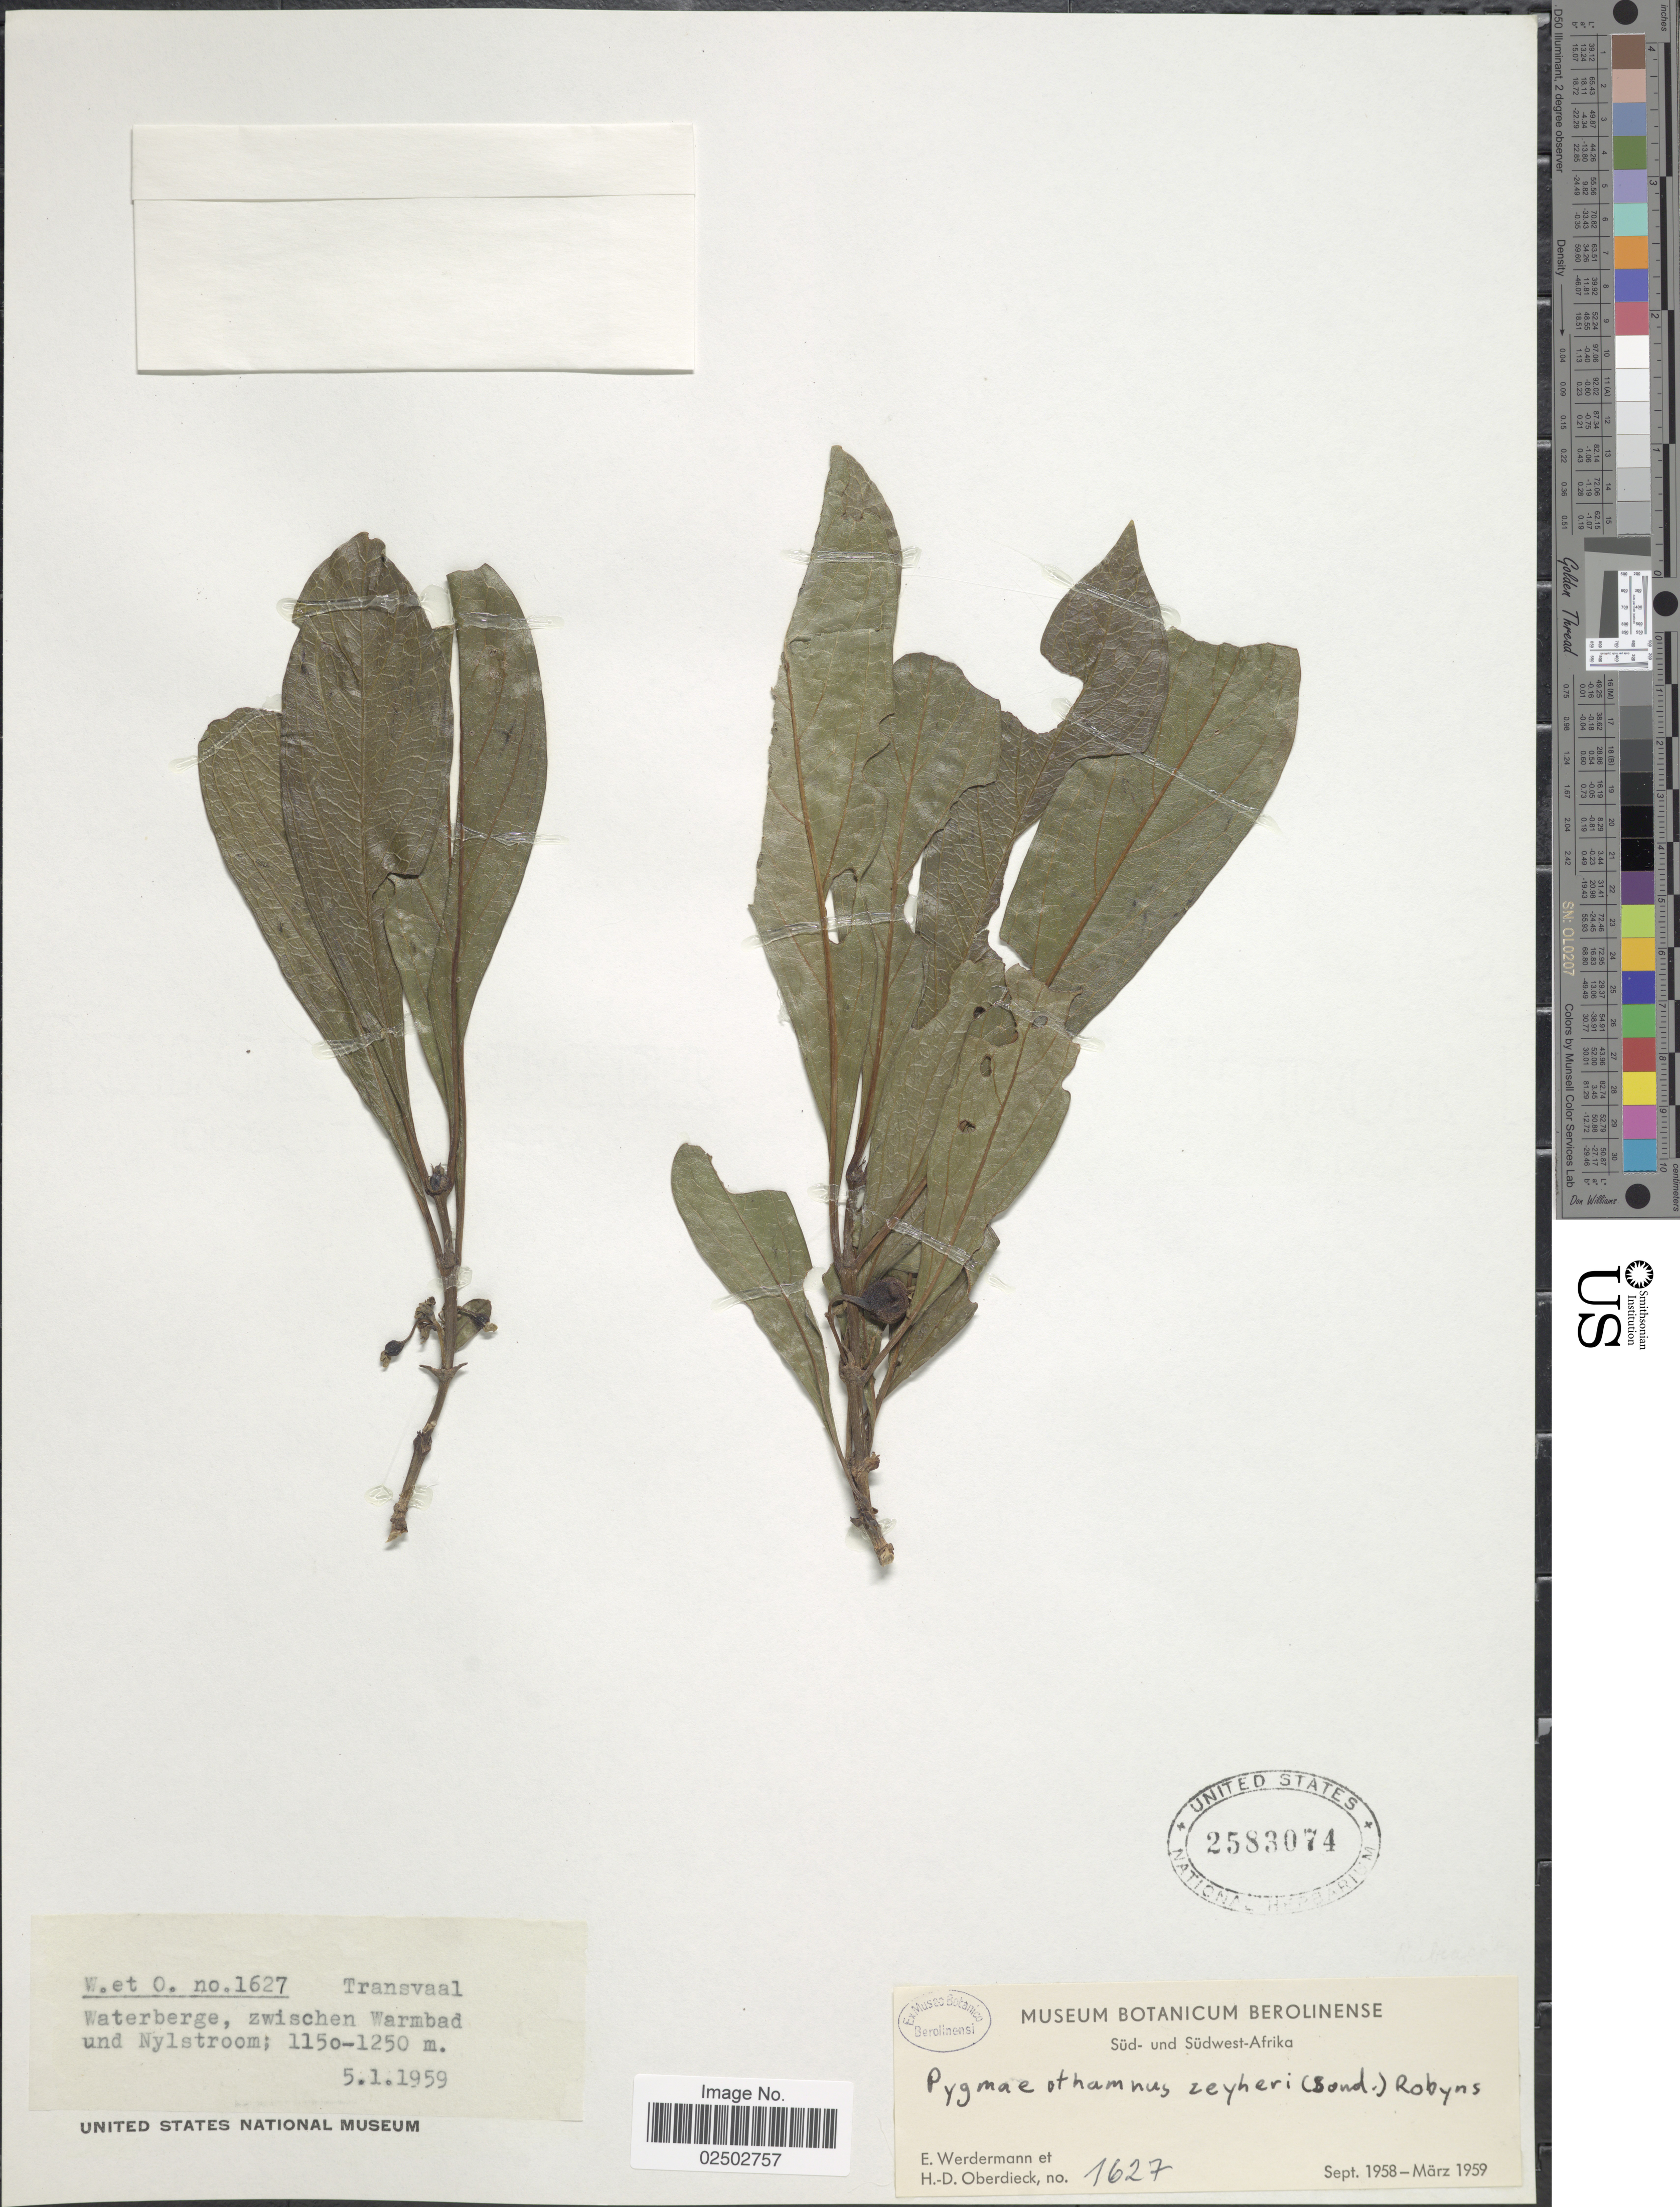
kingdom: Plantae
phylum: Tracheophyta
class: Magnoliopsida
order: Gentianales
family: Rubiaceae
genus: Vangueria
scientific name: Vangueria zeyheri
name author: (Sond.) Sond.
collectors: E. Werdermann & H. Oberdieck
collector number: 1627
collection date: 1959-01-05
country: South Africa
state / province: Limpopo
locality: Sud- und Sudwest-Afrika, Transvaal, Waterberge, zwischen Warmbad und Nylstroom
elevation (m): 1150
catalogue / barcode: US 2583074